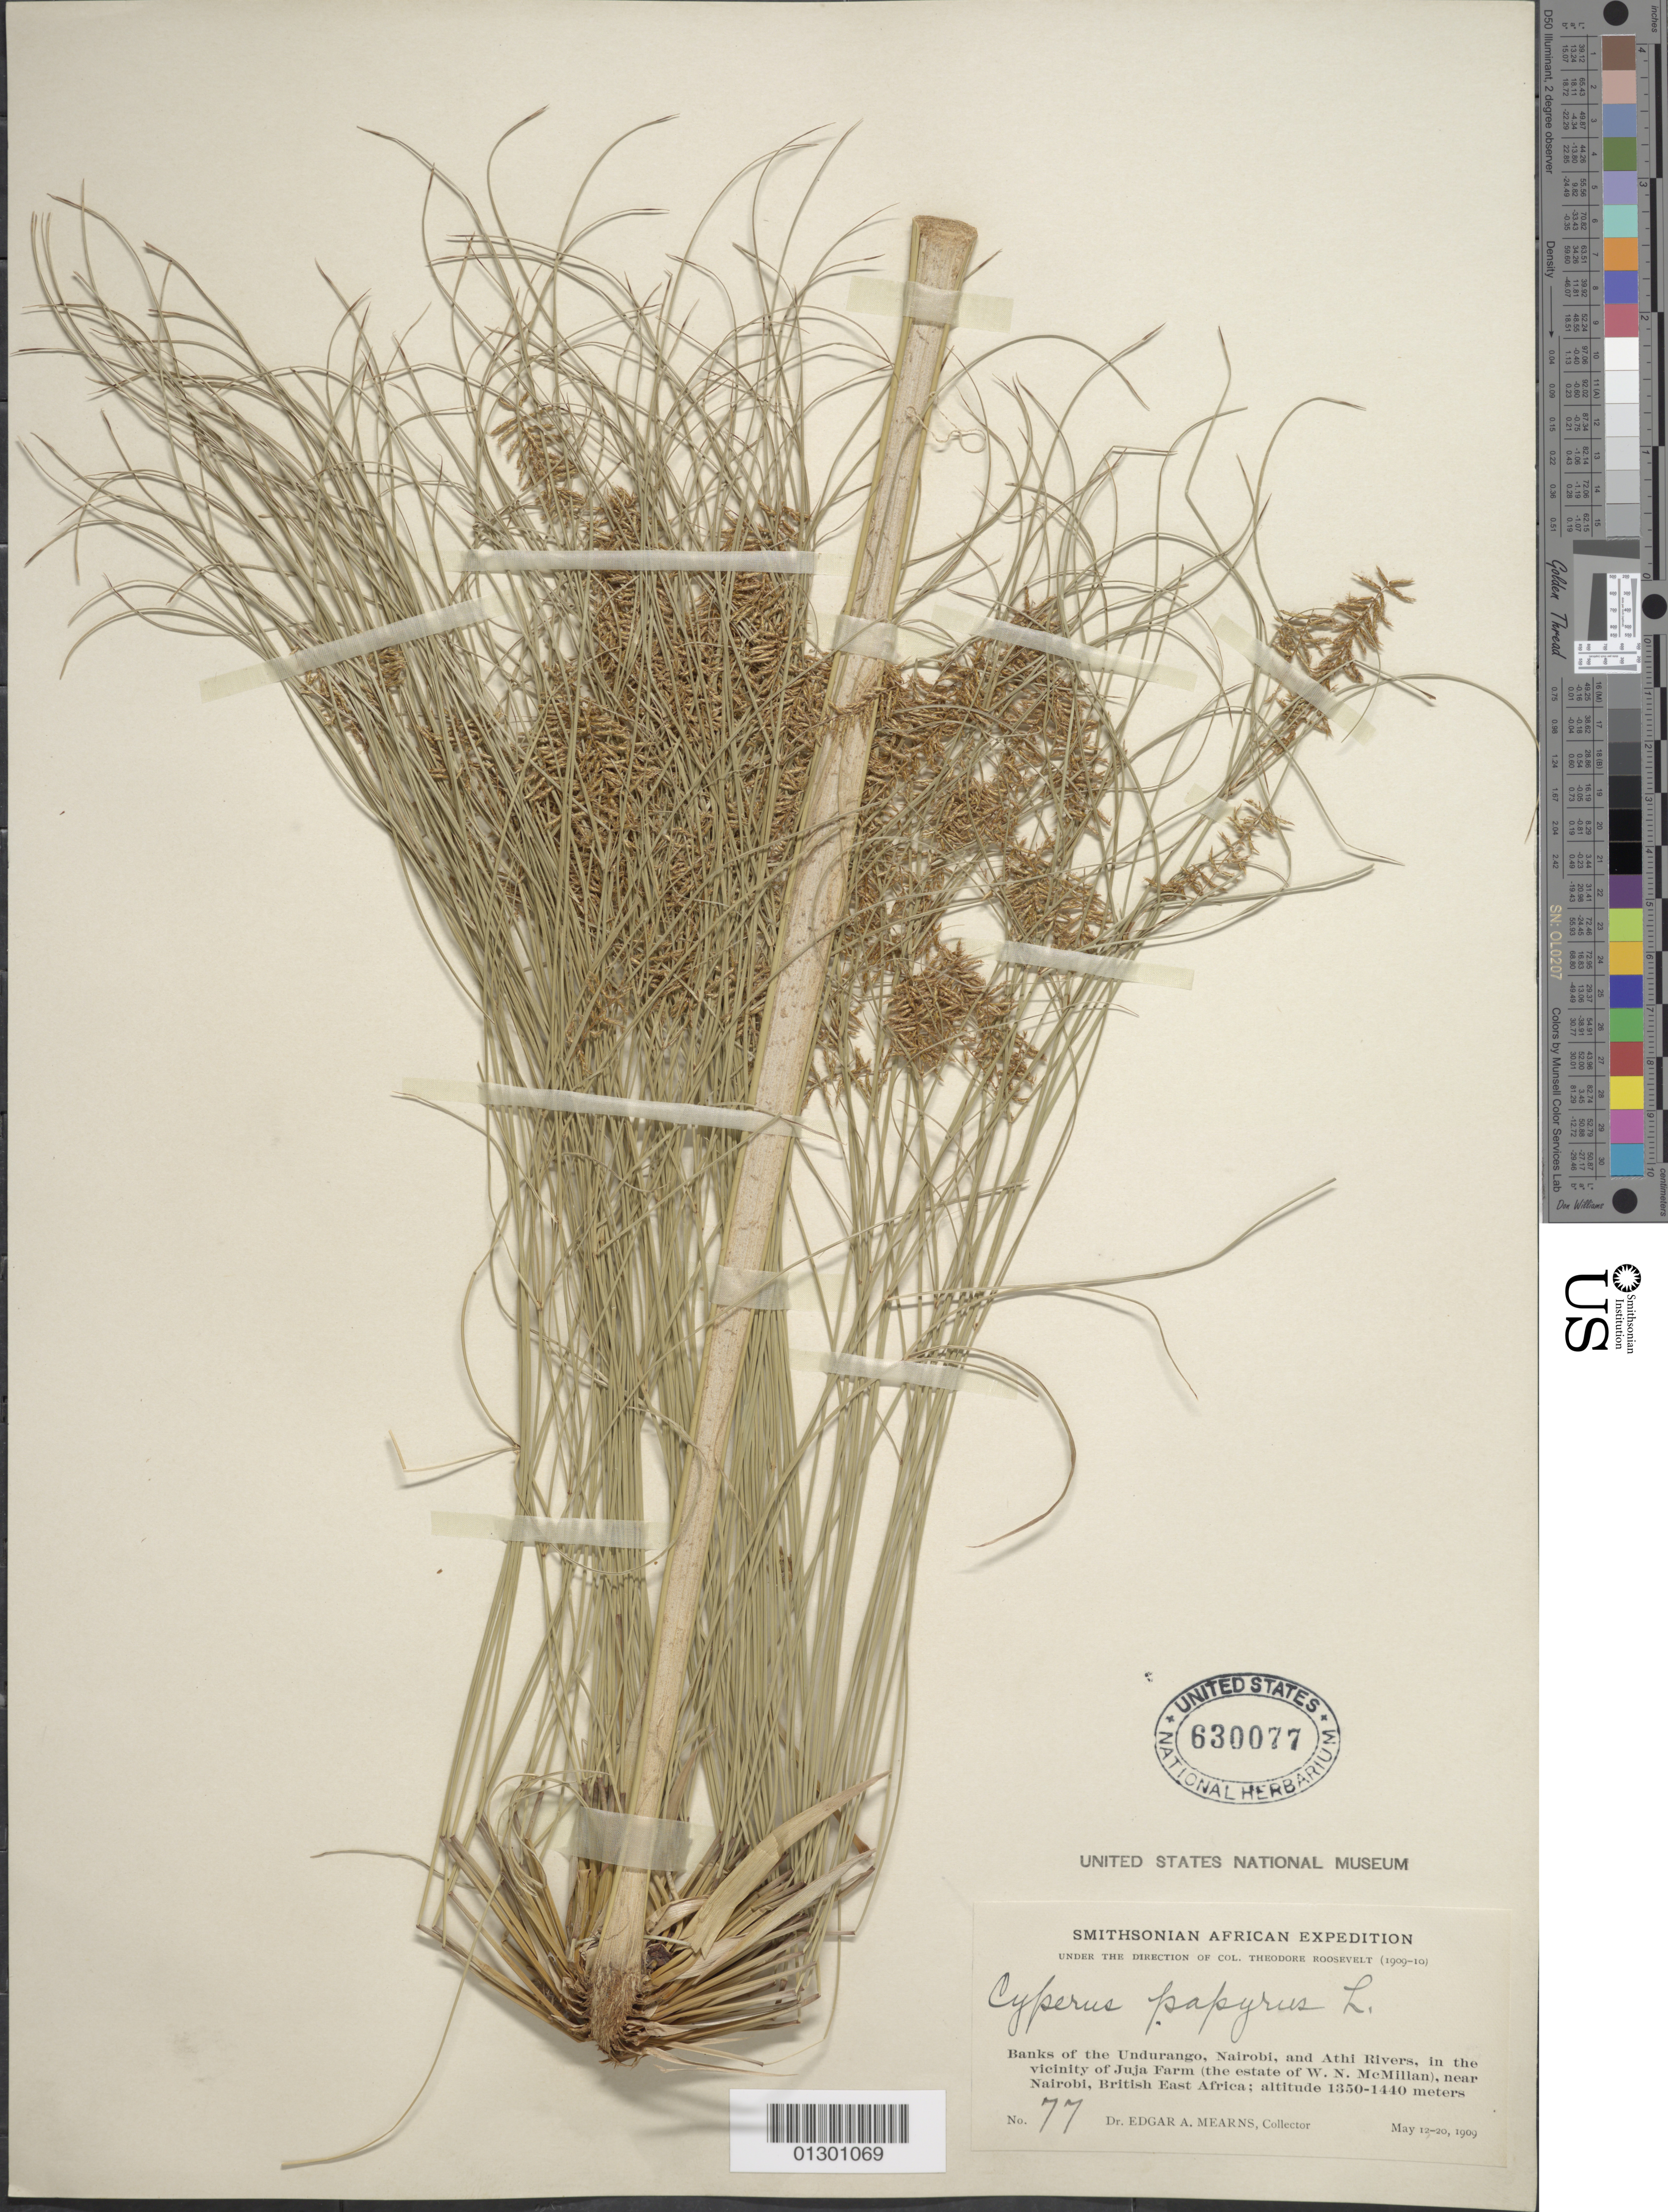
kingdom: Plantae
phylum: Tracheophyta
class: Liliopsida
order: Poales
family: Cyperaceae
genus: Cyperus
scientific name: Cyperus papyrus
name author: L.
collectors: E. A. Mearns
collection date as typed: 12 May 1909 to 20 May 1909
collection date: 1909-05-12/1909-05-20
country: Kenya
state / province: Nairobi Area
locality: Banks of the Undurango, and Athl Rivers. In the vicinity of Juja Farm( the estate of W. N. McMillan), near Nairobi, British East Africa.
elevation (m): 1350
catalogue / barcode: US 630077